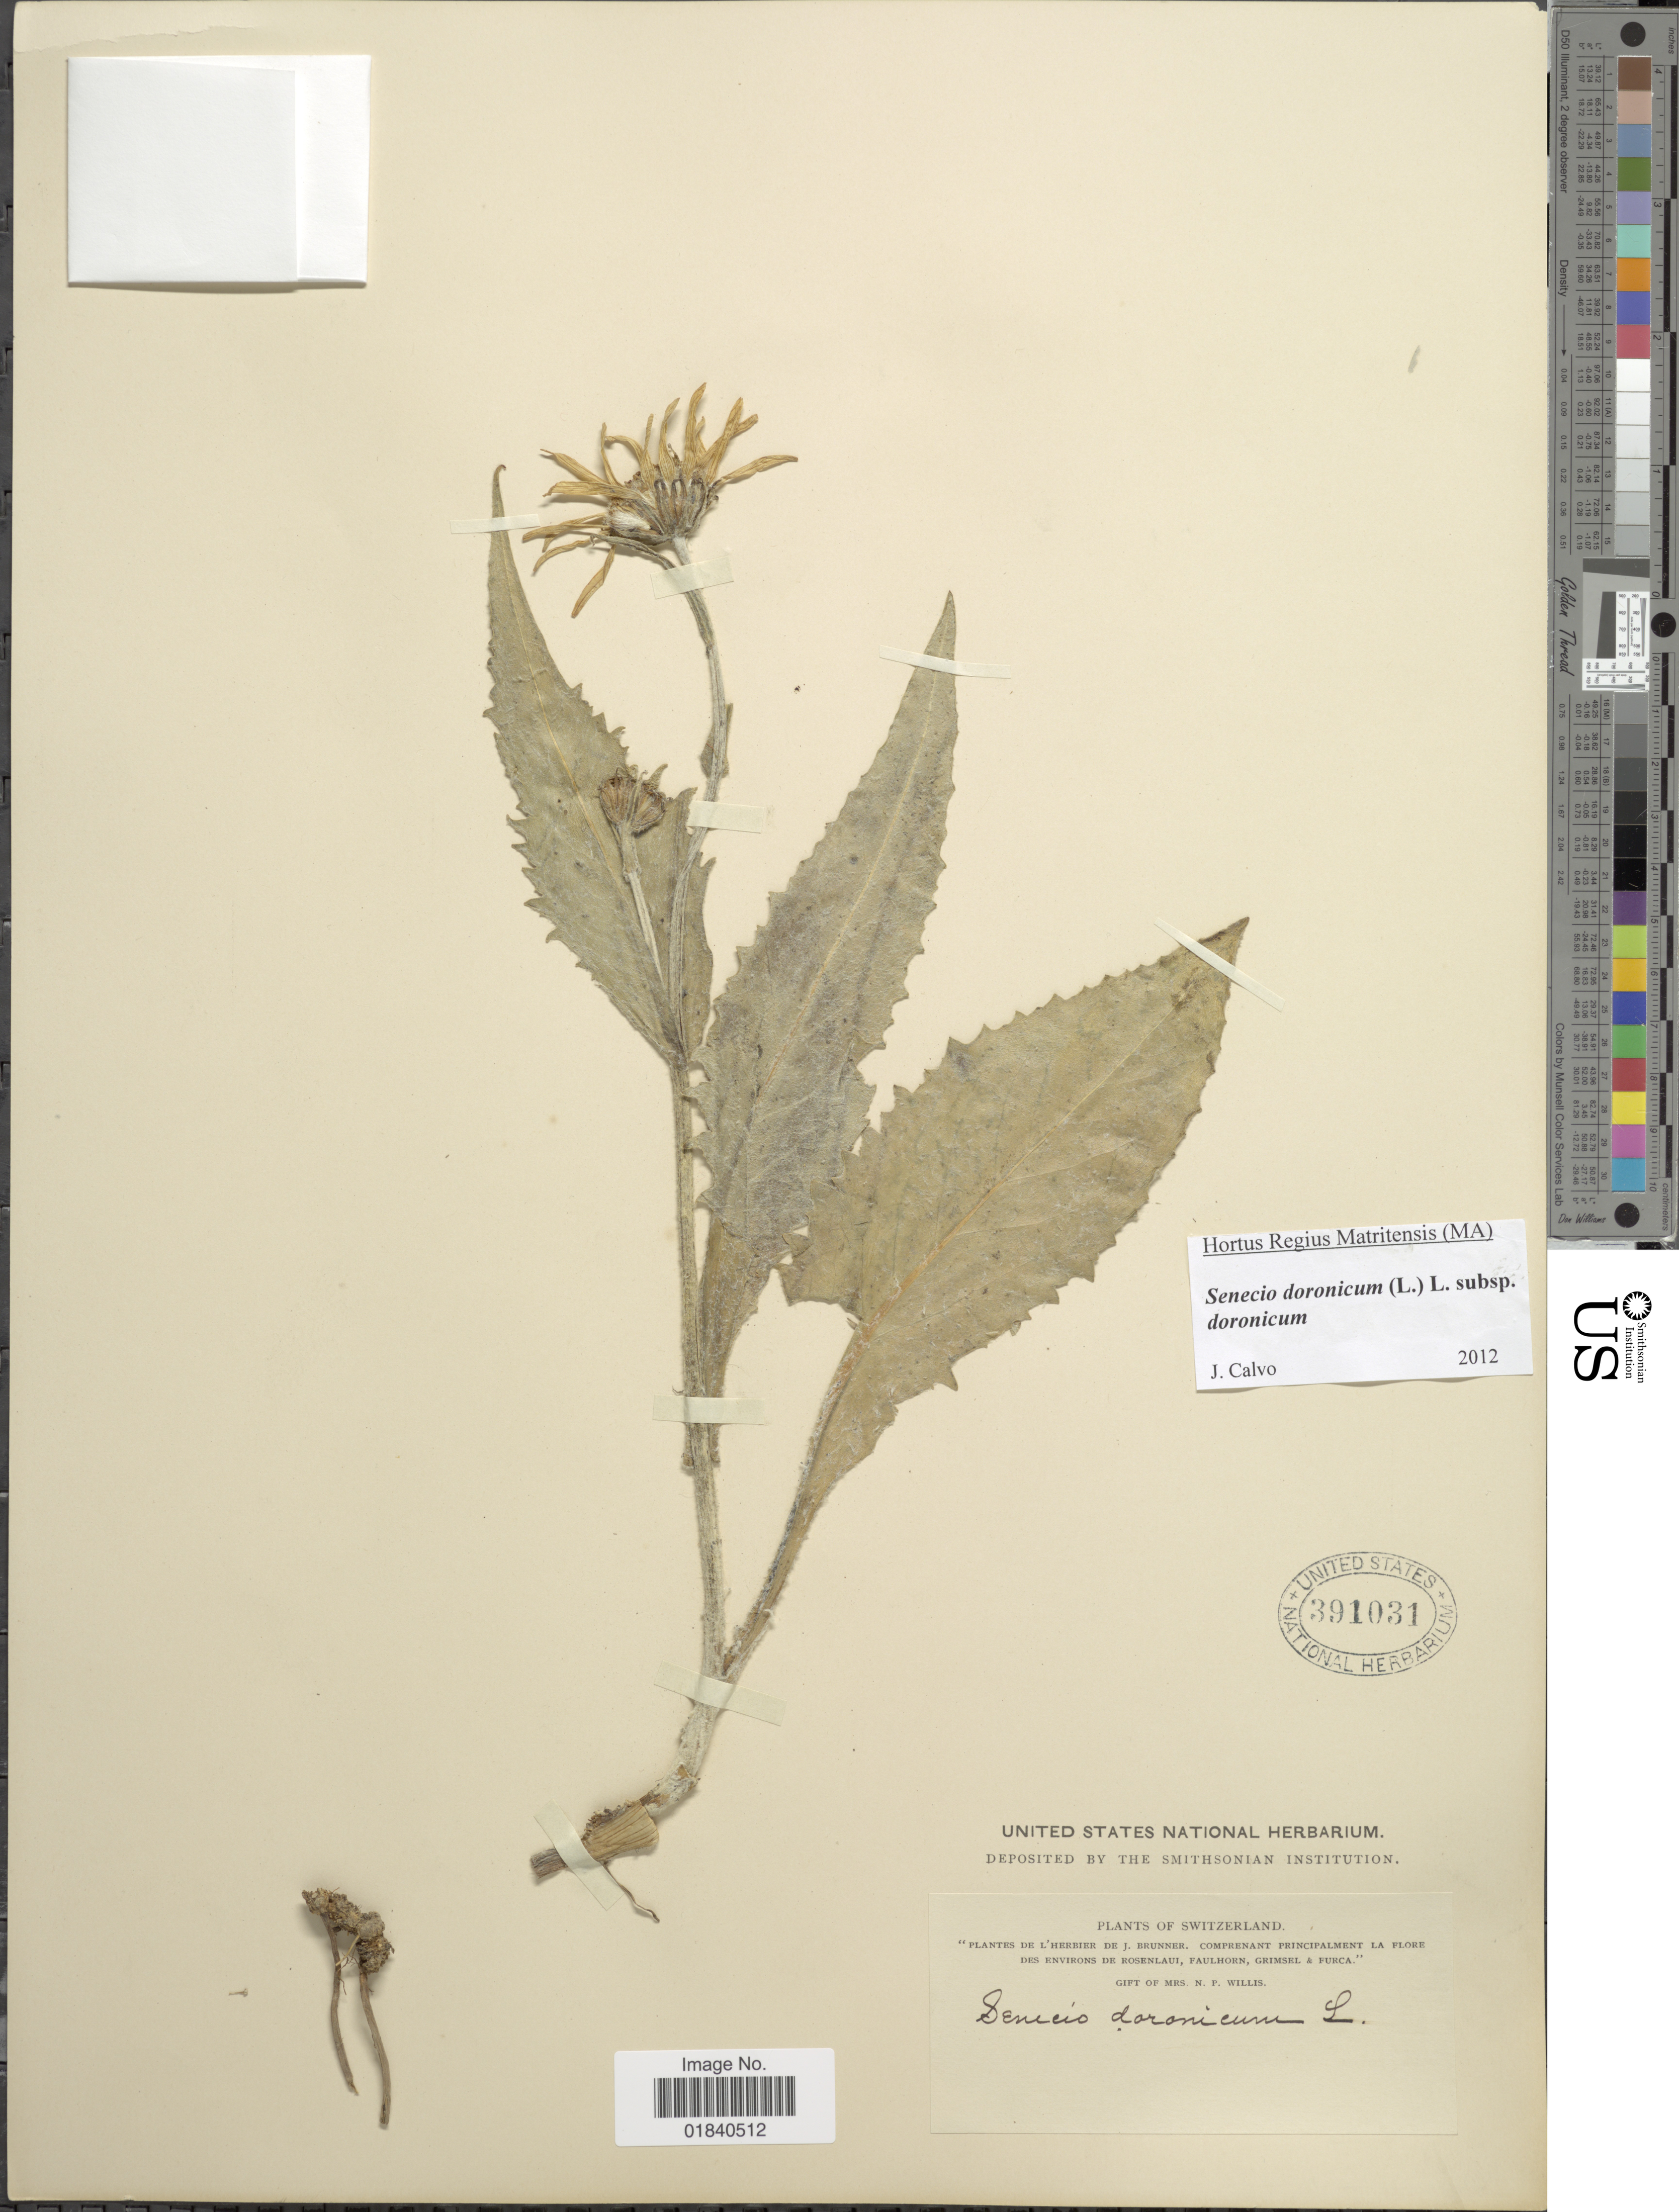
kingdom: Plantae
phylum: Tracheophyta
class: Magnoliopsida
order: Asterales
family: Asteraceae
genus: Senecio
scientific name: Senecio doronicum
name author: (L.) L.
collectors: ex herb. Brunner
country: Switzerland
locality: Environs de Rosenlaui, Faulhorn, Grimsel & Furca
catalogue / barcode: US 391031